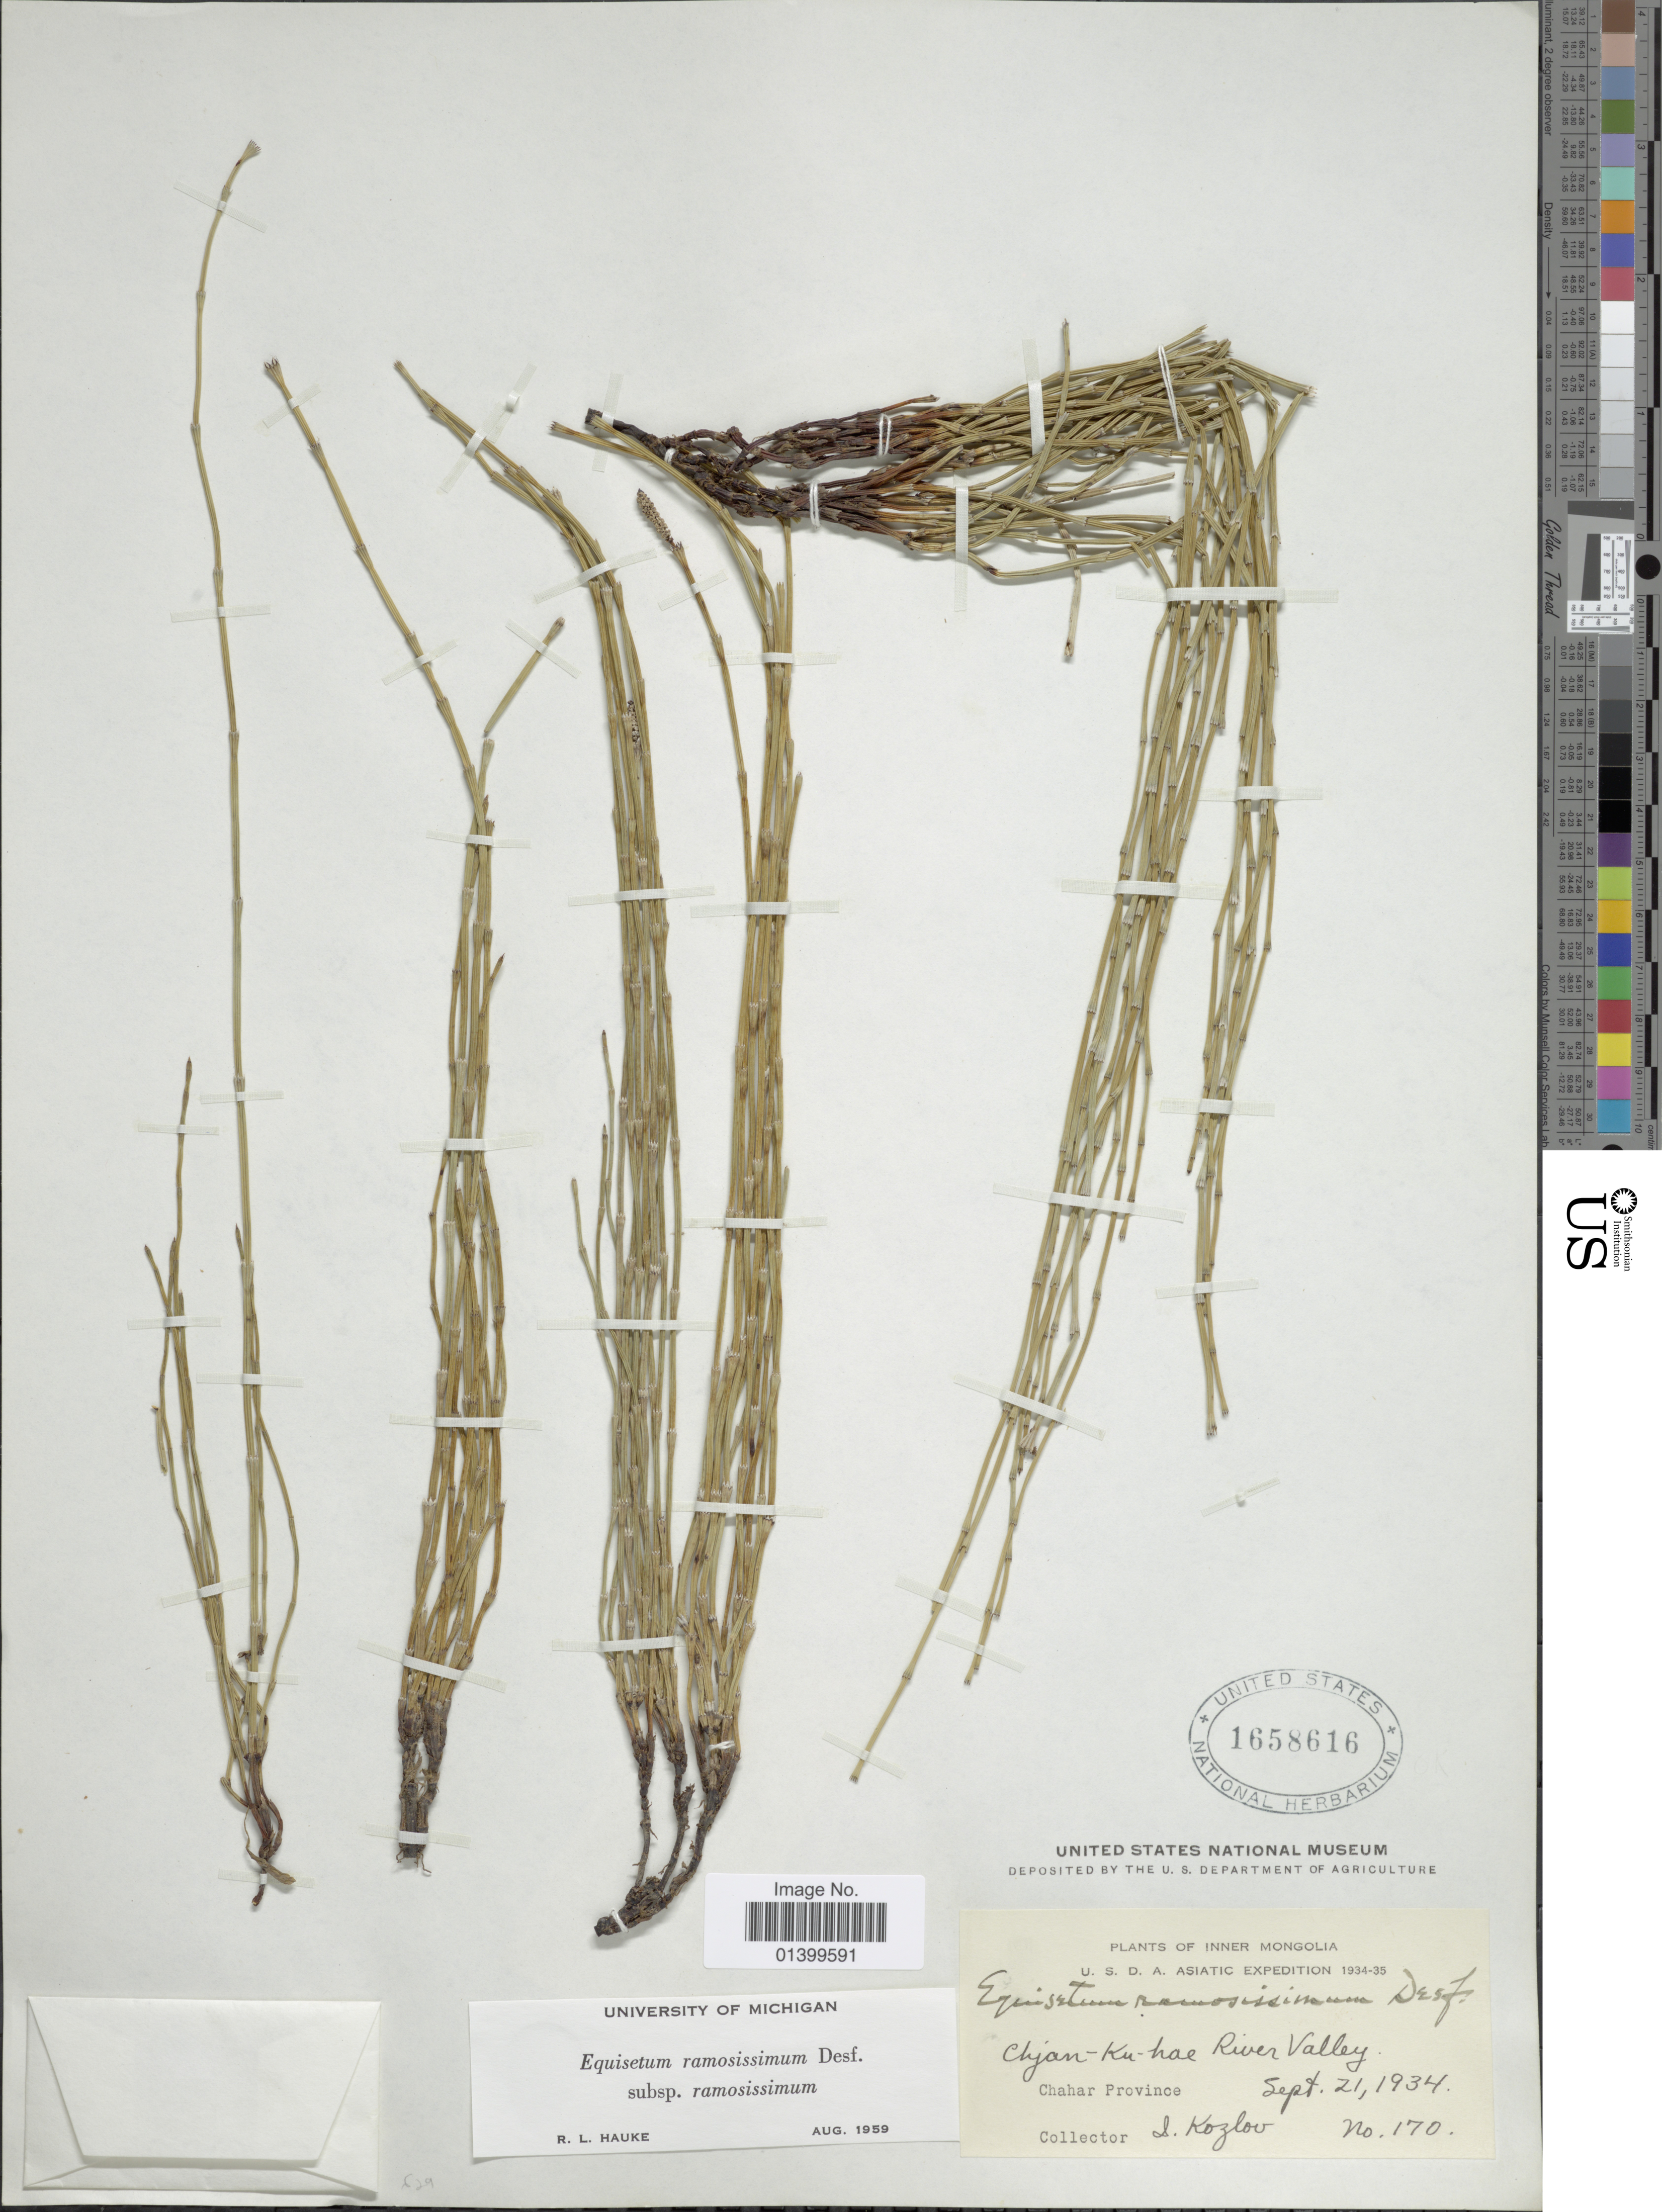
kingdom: Plantae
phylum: Tracheophyta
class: Polypodiopsida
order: Equisetales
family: Equisetaceae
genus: Equisetum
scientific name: Equisetum ramosissimum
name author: Desf.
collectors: I. Kozlov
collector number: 170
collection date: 1934-09-21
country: China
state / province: Nei Monggol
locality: Plants of Inner Mongolia. Chjan-Ku-hae River Valley, Chahar Province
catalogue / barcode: US 1658616